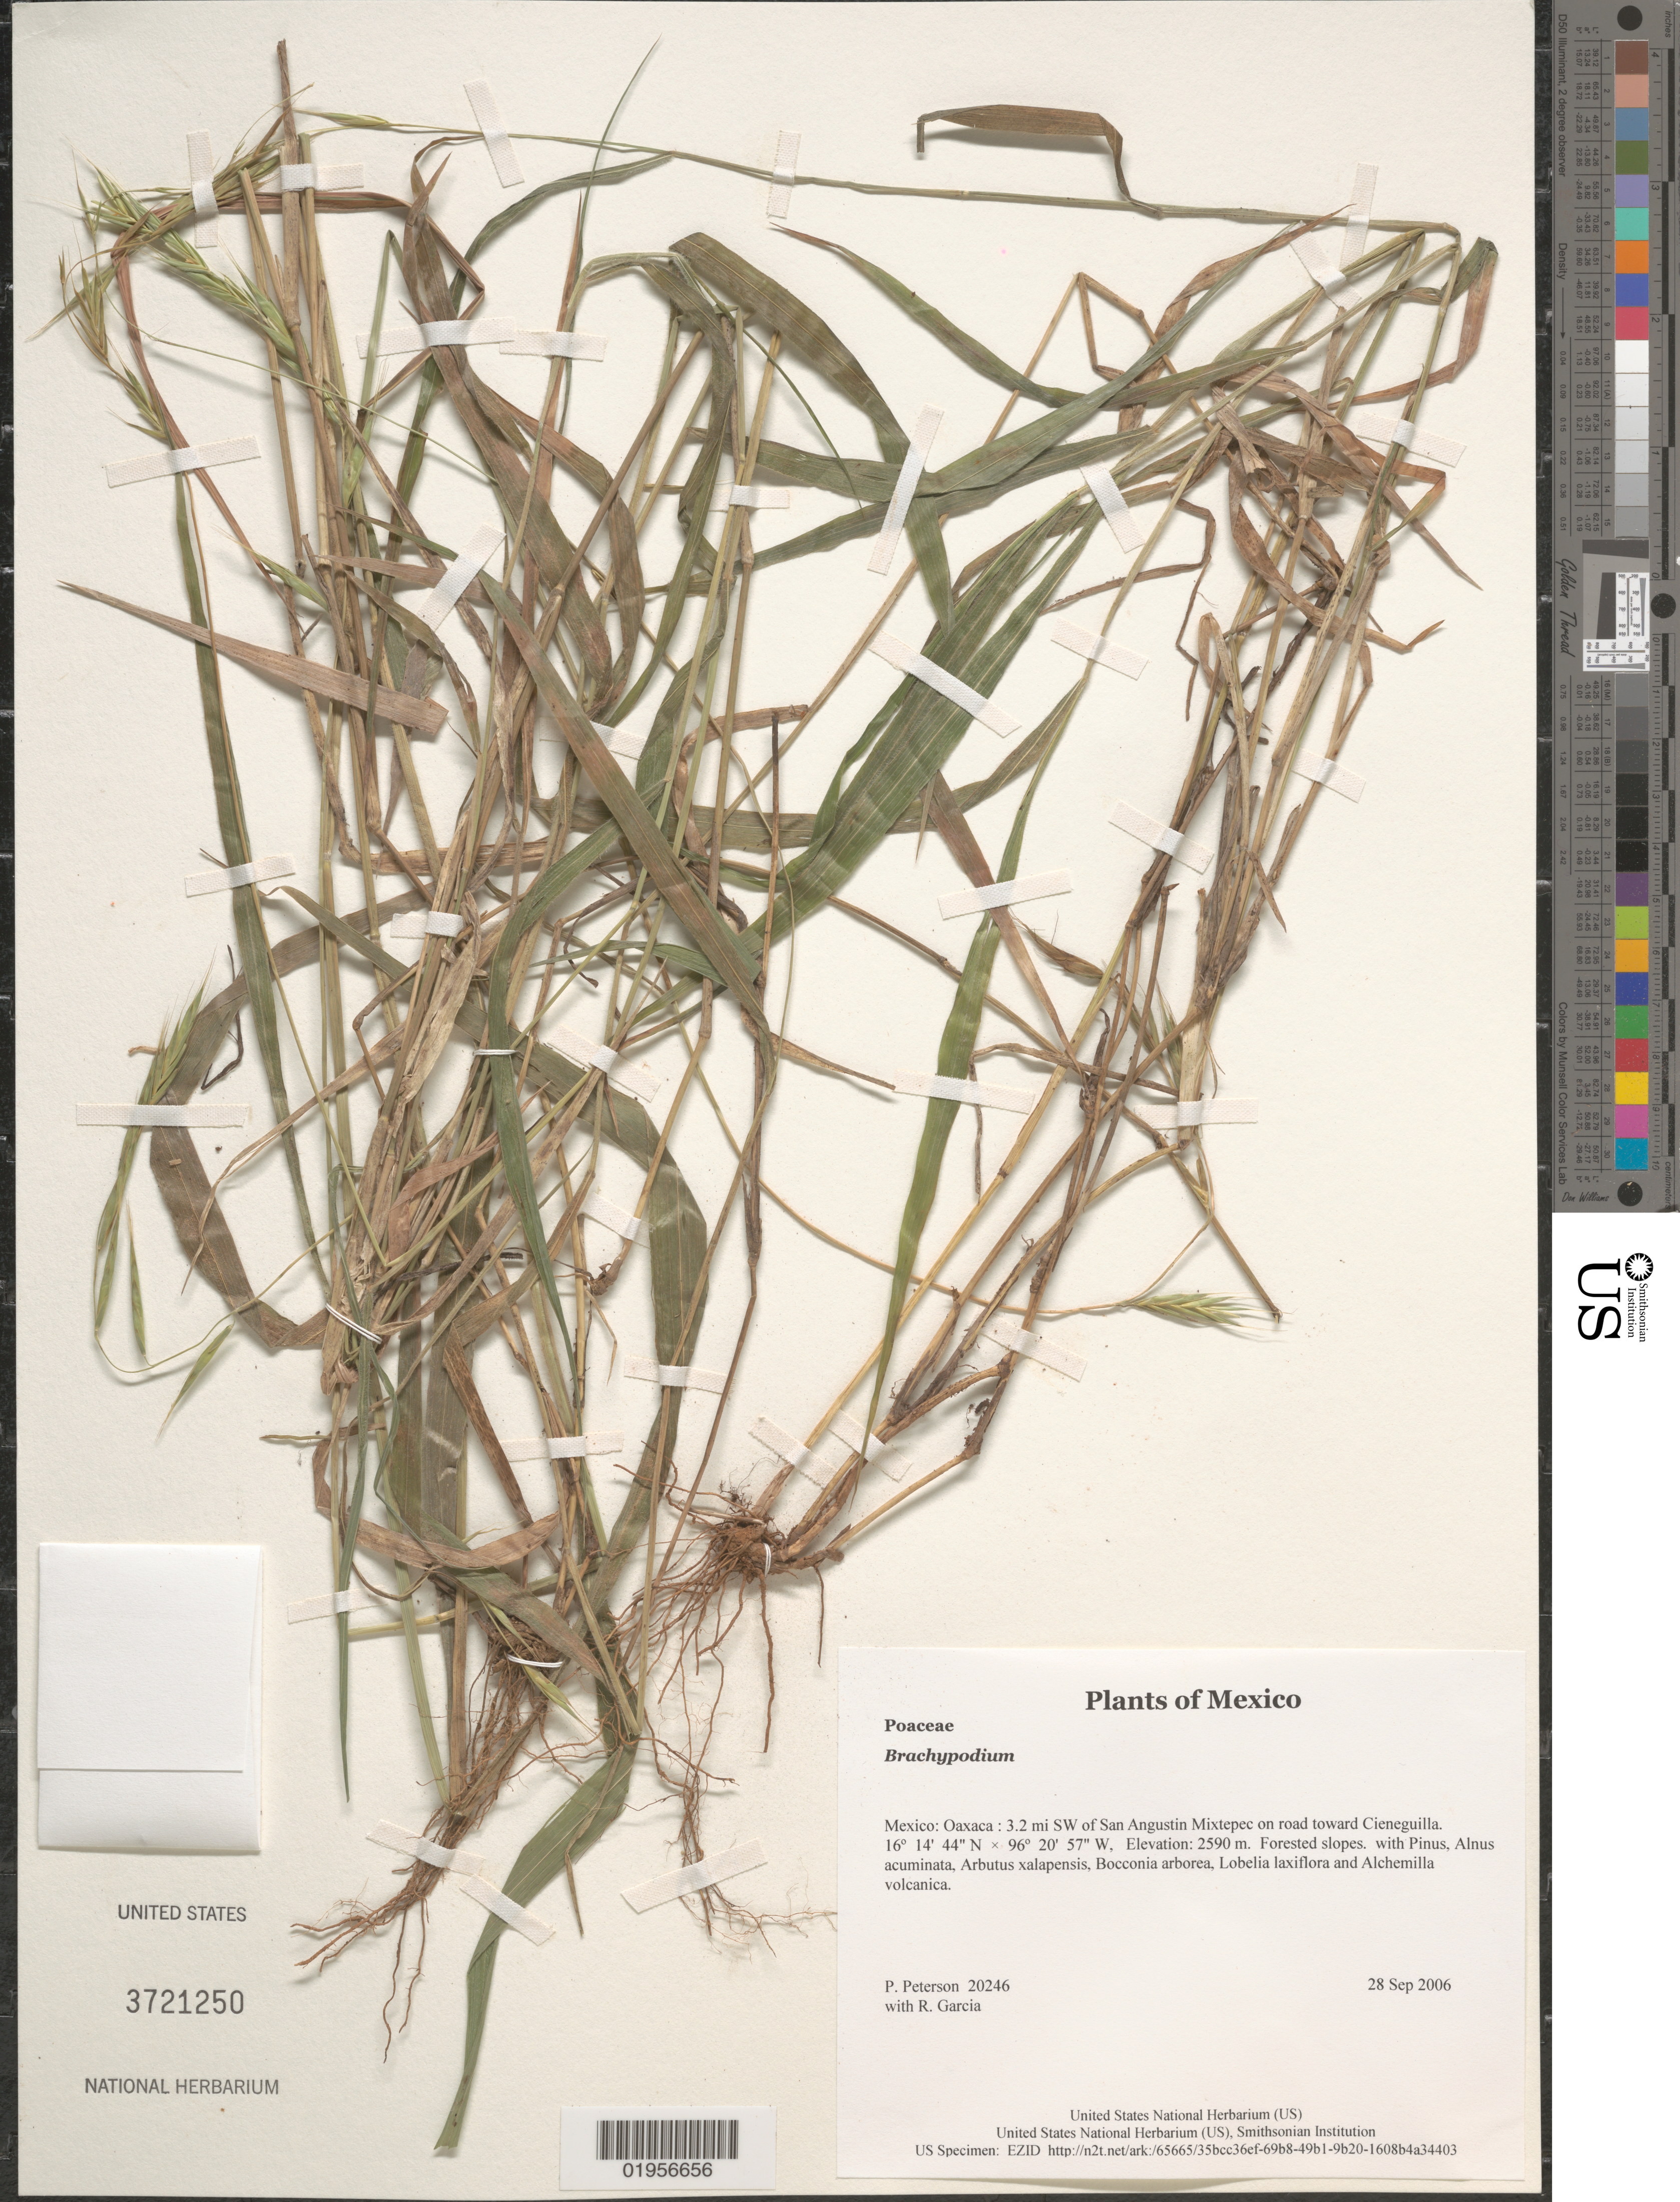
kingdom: Plantae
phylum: Tracheophyta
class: Liliopsida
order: Poales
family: Poaceae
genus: Brachypodium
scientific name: Brachypodium sp.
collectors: P. M. Peterson & R. Garcia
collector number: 20246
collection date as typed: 28 Sep 2006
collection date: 2006-09-28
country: Mexico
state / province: Oaxaca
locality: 3.2 mi SW of San Angustin Mixtepec on road toward Cieneguilla.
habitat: Forested slopes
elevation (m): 2590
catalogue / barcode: US 3721250